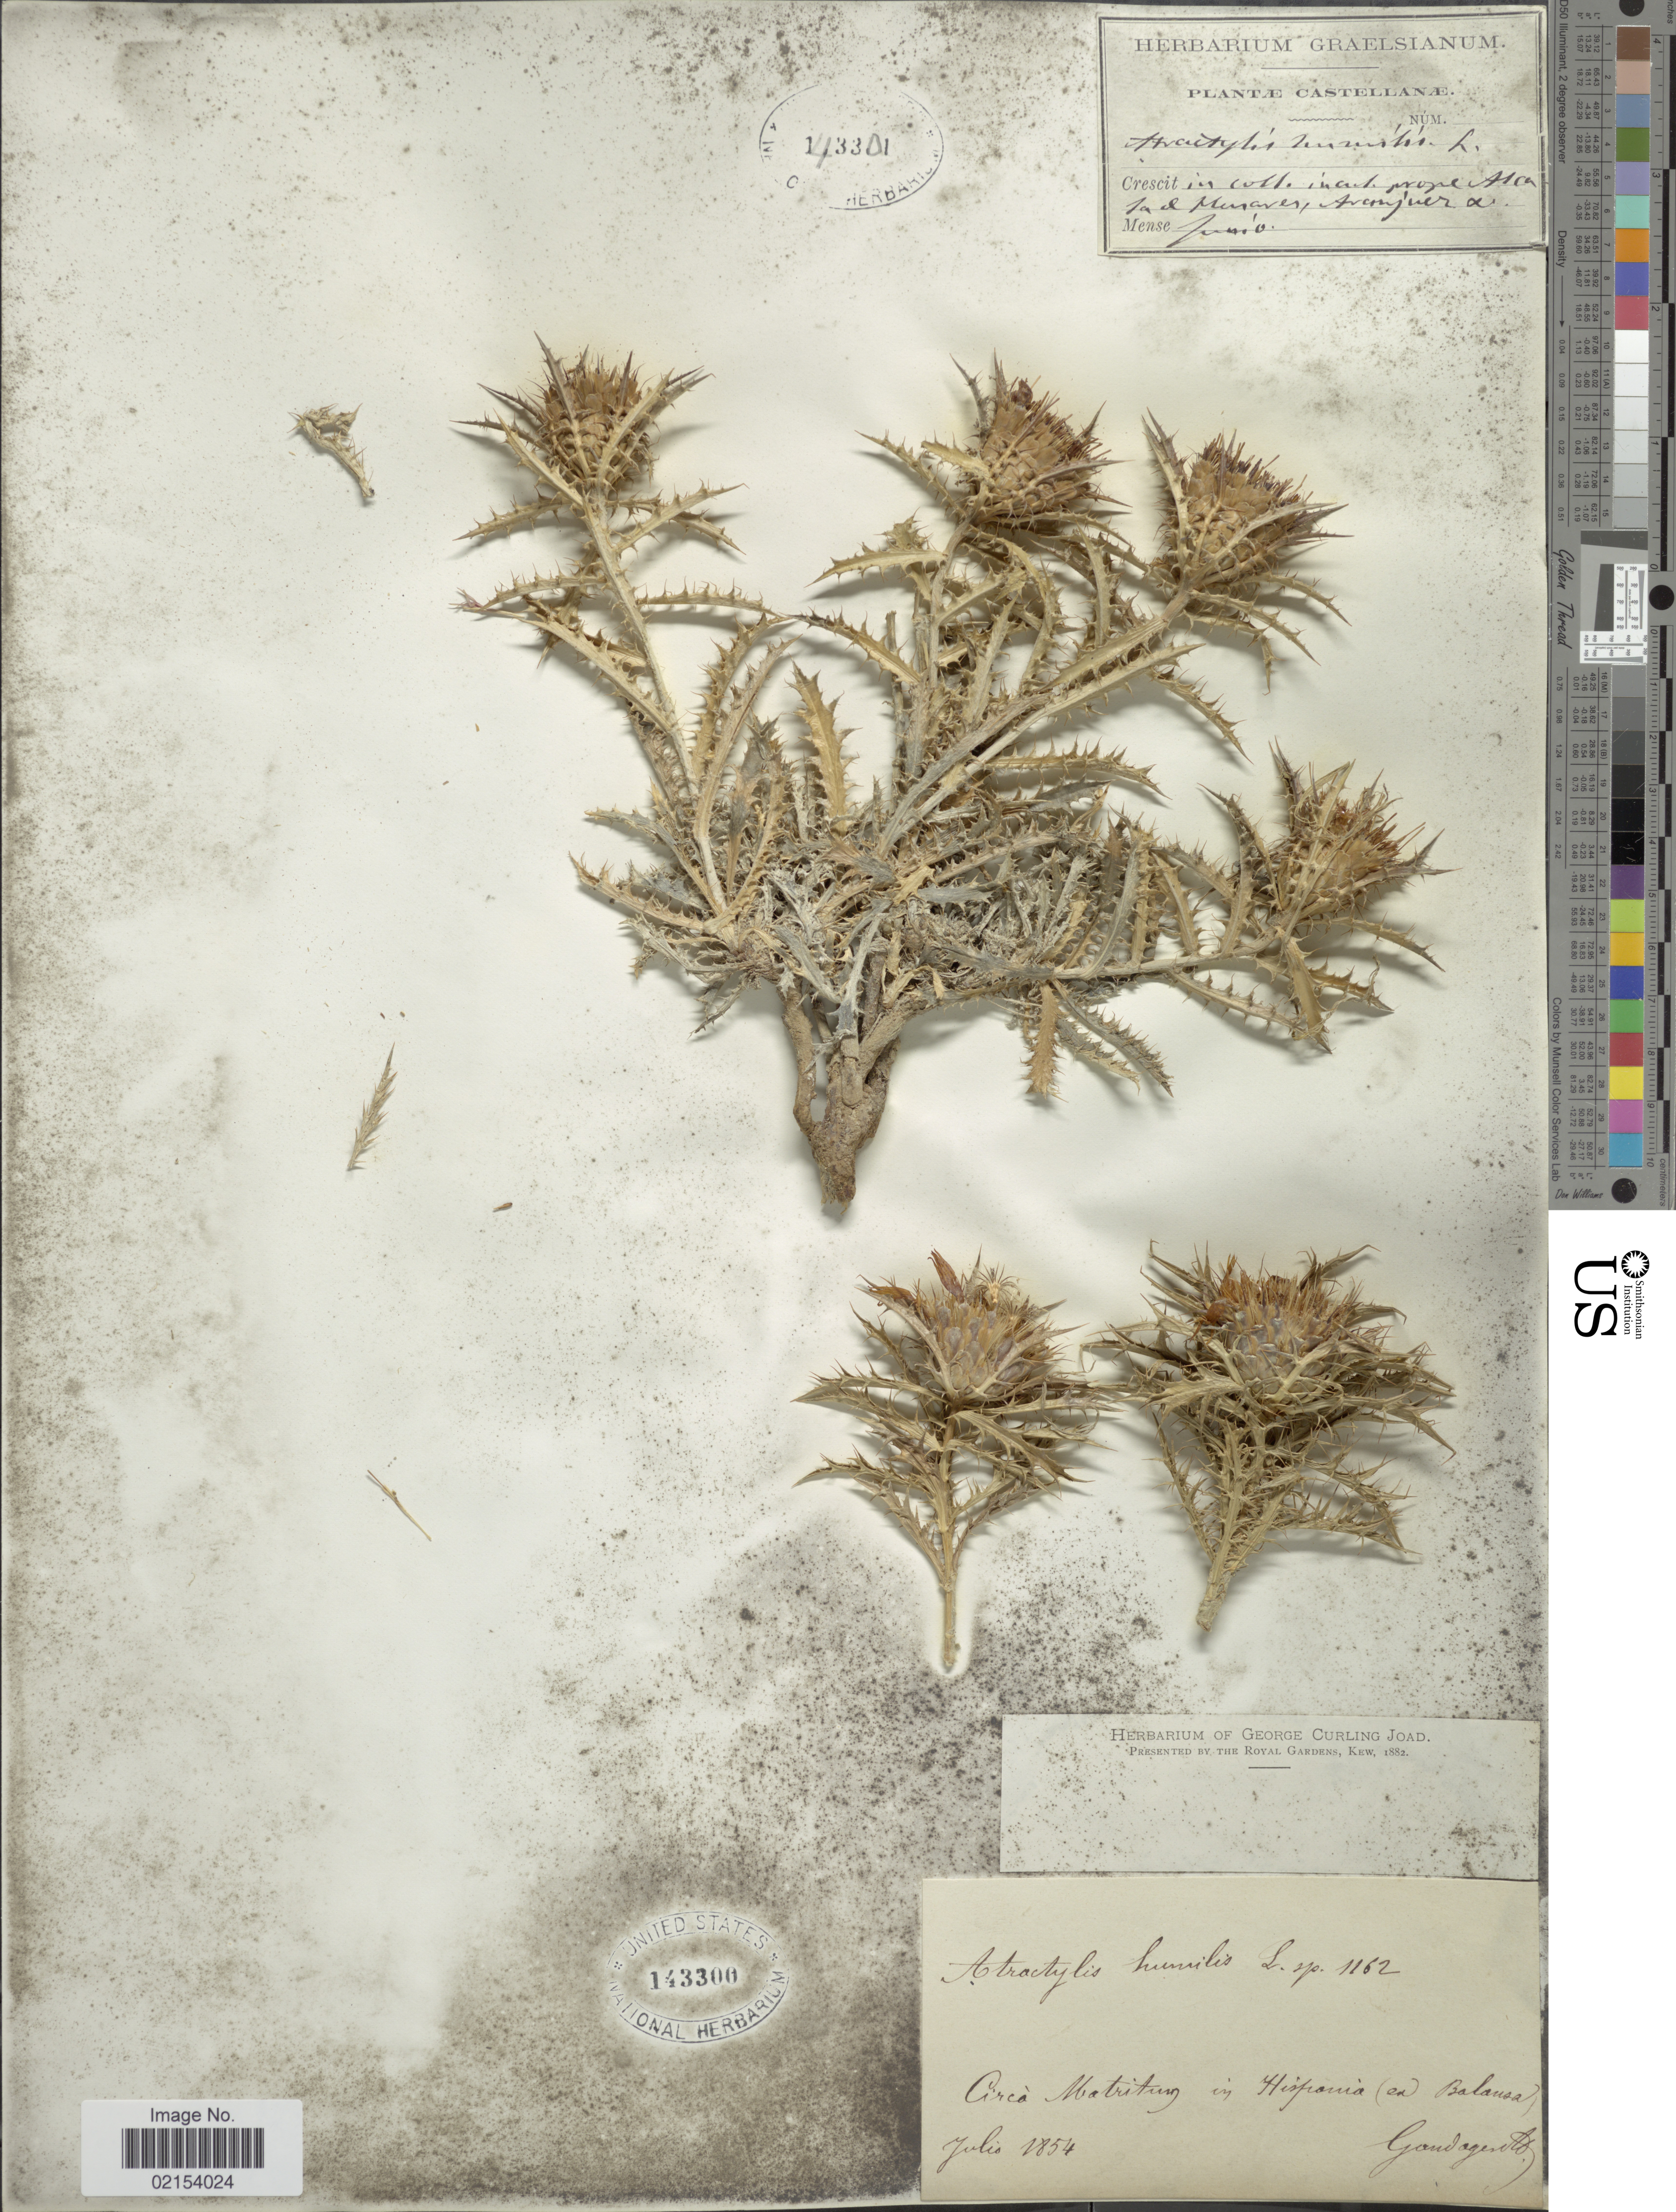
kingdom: Plantae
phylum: Tracheophyta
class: Magnoliopsida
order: Asterales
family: Asteraceae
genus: Atractylis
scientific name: Atractylis humilis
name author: L.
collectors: Herbarium Graelsianum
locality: Castellanae. prope Atca La El Plumares Areejuara [interpreted]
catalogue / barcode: US 143301-2